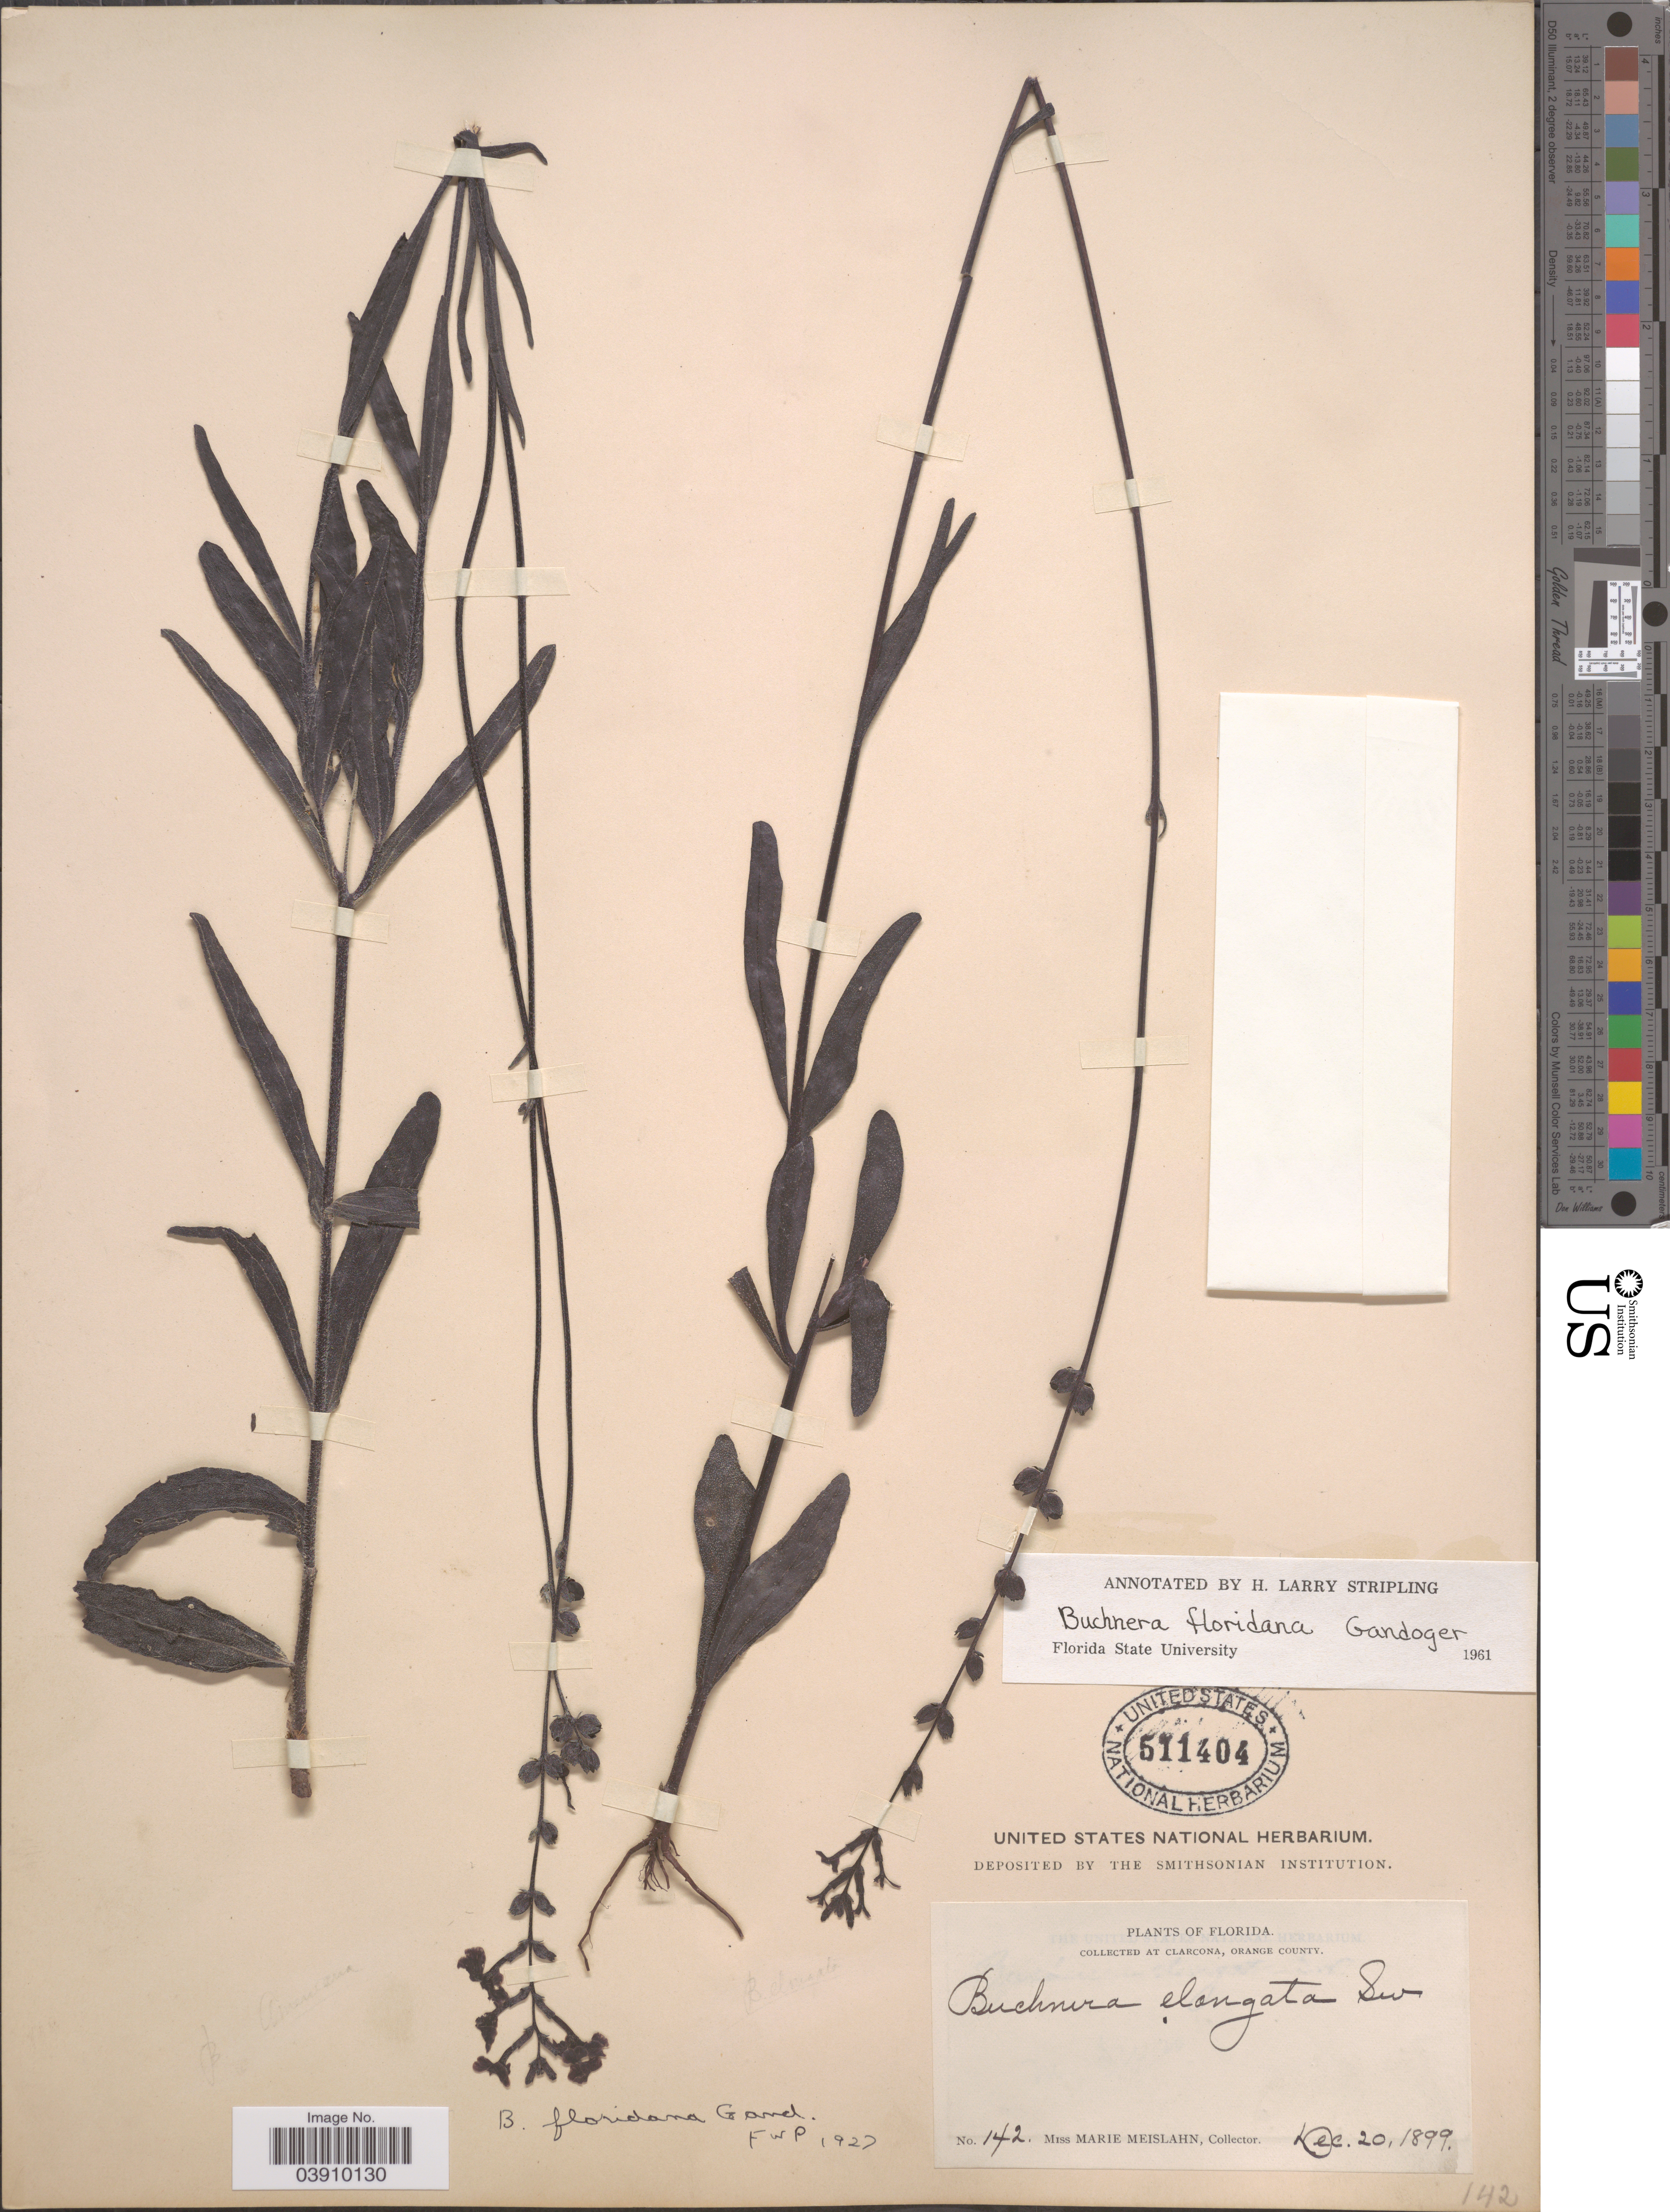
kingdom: Plantae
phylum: Tracheophyta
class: Magnoliopsida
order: Lamiales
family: Orobanchaceae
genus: Buchnera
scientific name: Buchnera floridana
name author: Gand.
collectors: M. Meislahn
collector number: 142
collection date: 1899-12-20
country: United States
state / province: Florida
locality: At Clarcona, Orange County.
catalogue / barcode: US 511404